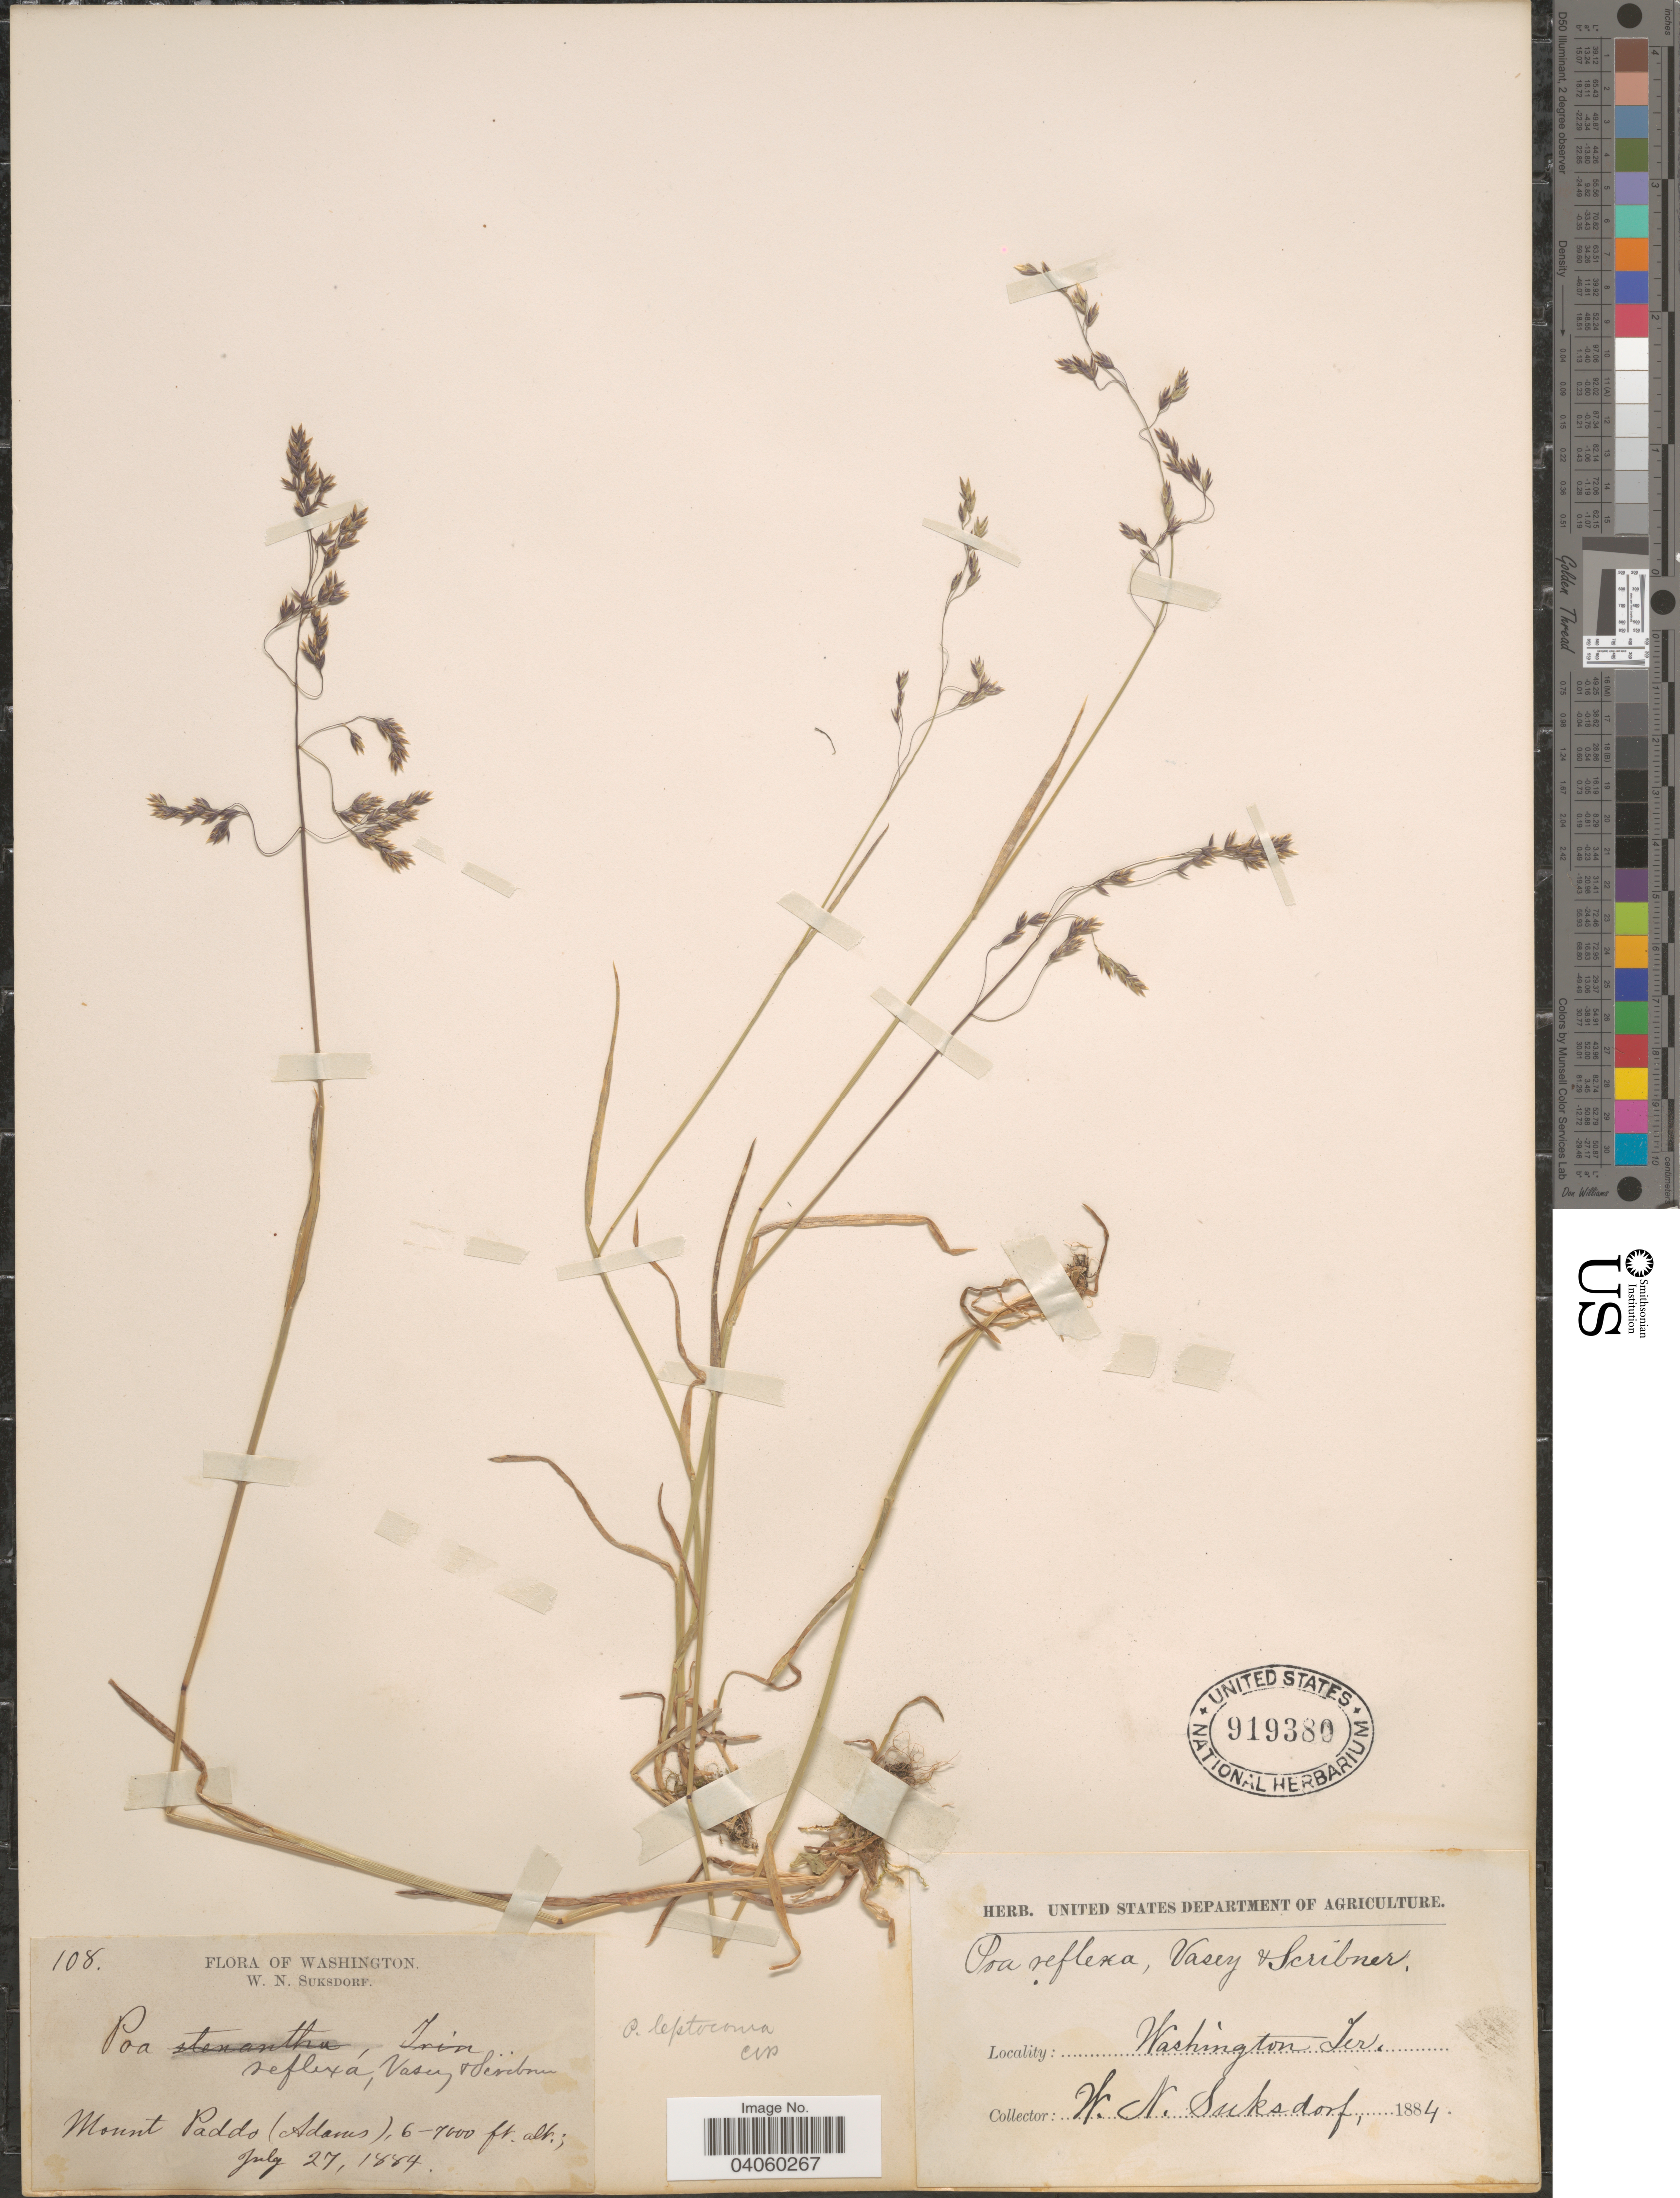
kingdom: Plantae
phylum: Tracheophyta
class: Liliopsida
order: Poales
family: Poaceae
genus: Poa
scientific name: Poa leptocoma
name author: Trin.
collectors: W. N. Suksdorf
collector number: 108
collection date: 1884-07-27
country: United States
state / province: Washington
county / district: Skamania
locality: Mount Paddo (Adams). Washington Ter.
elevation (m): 1829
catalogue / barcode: US 919380